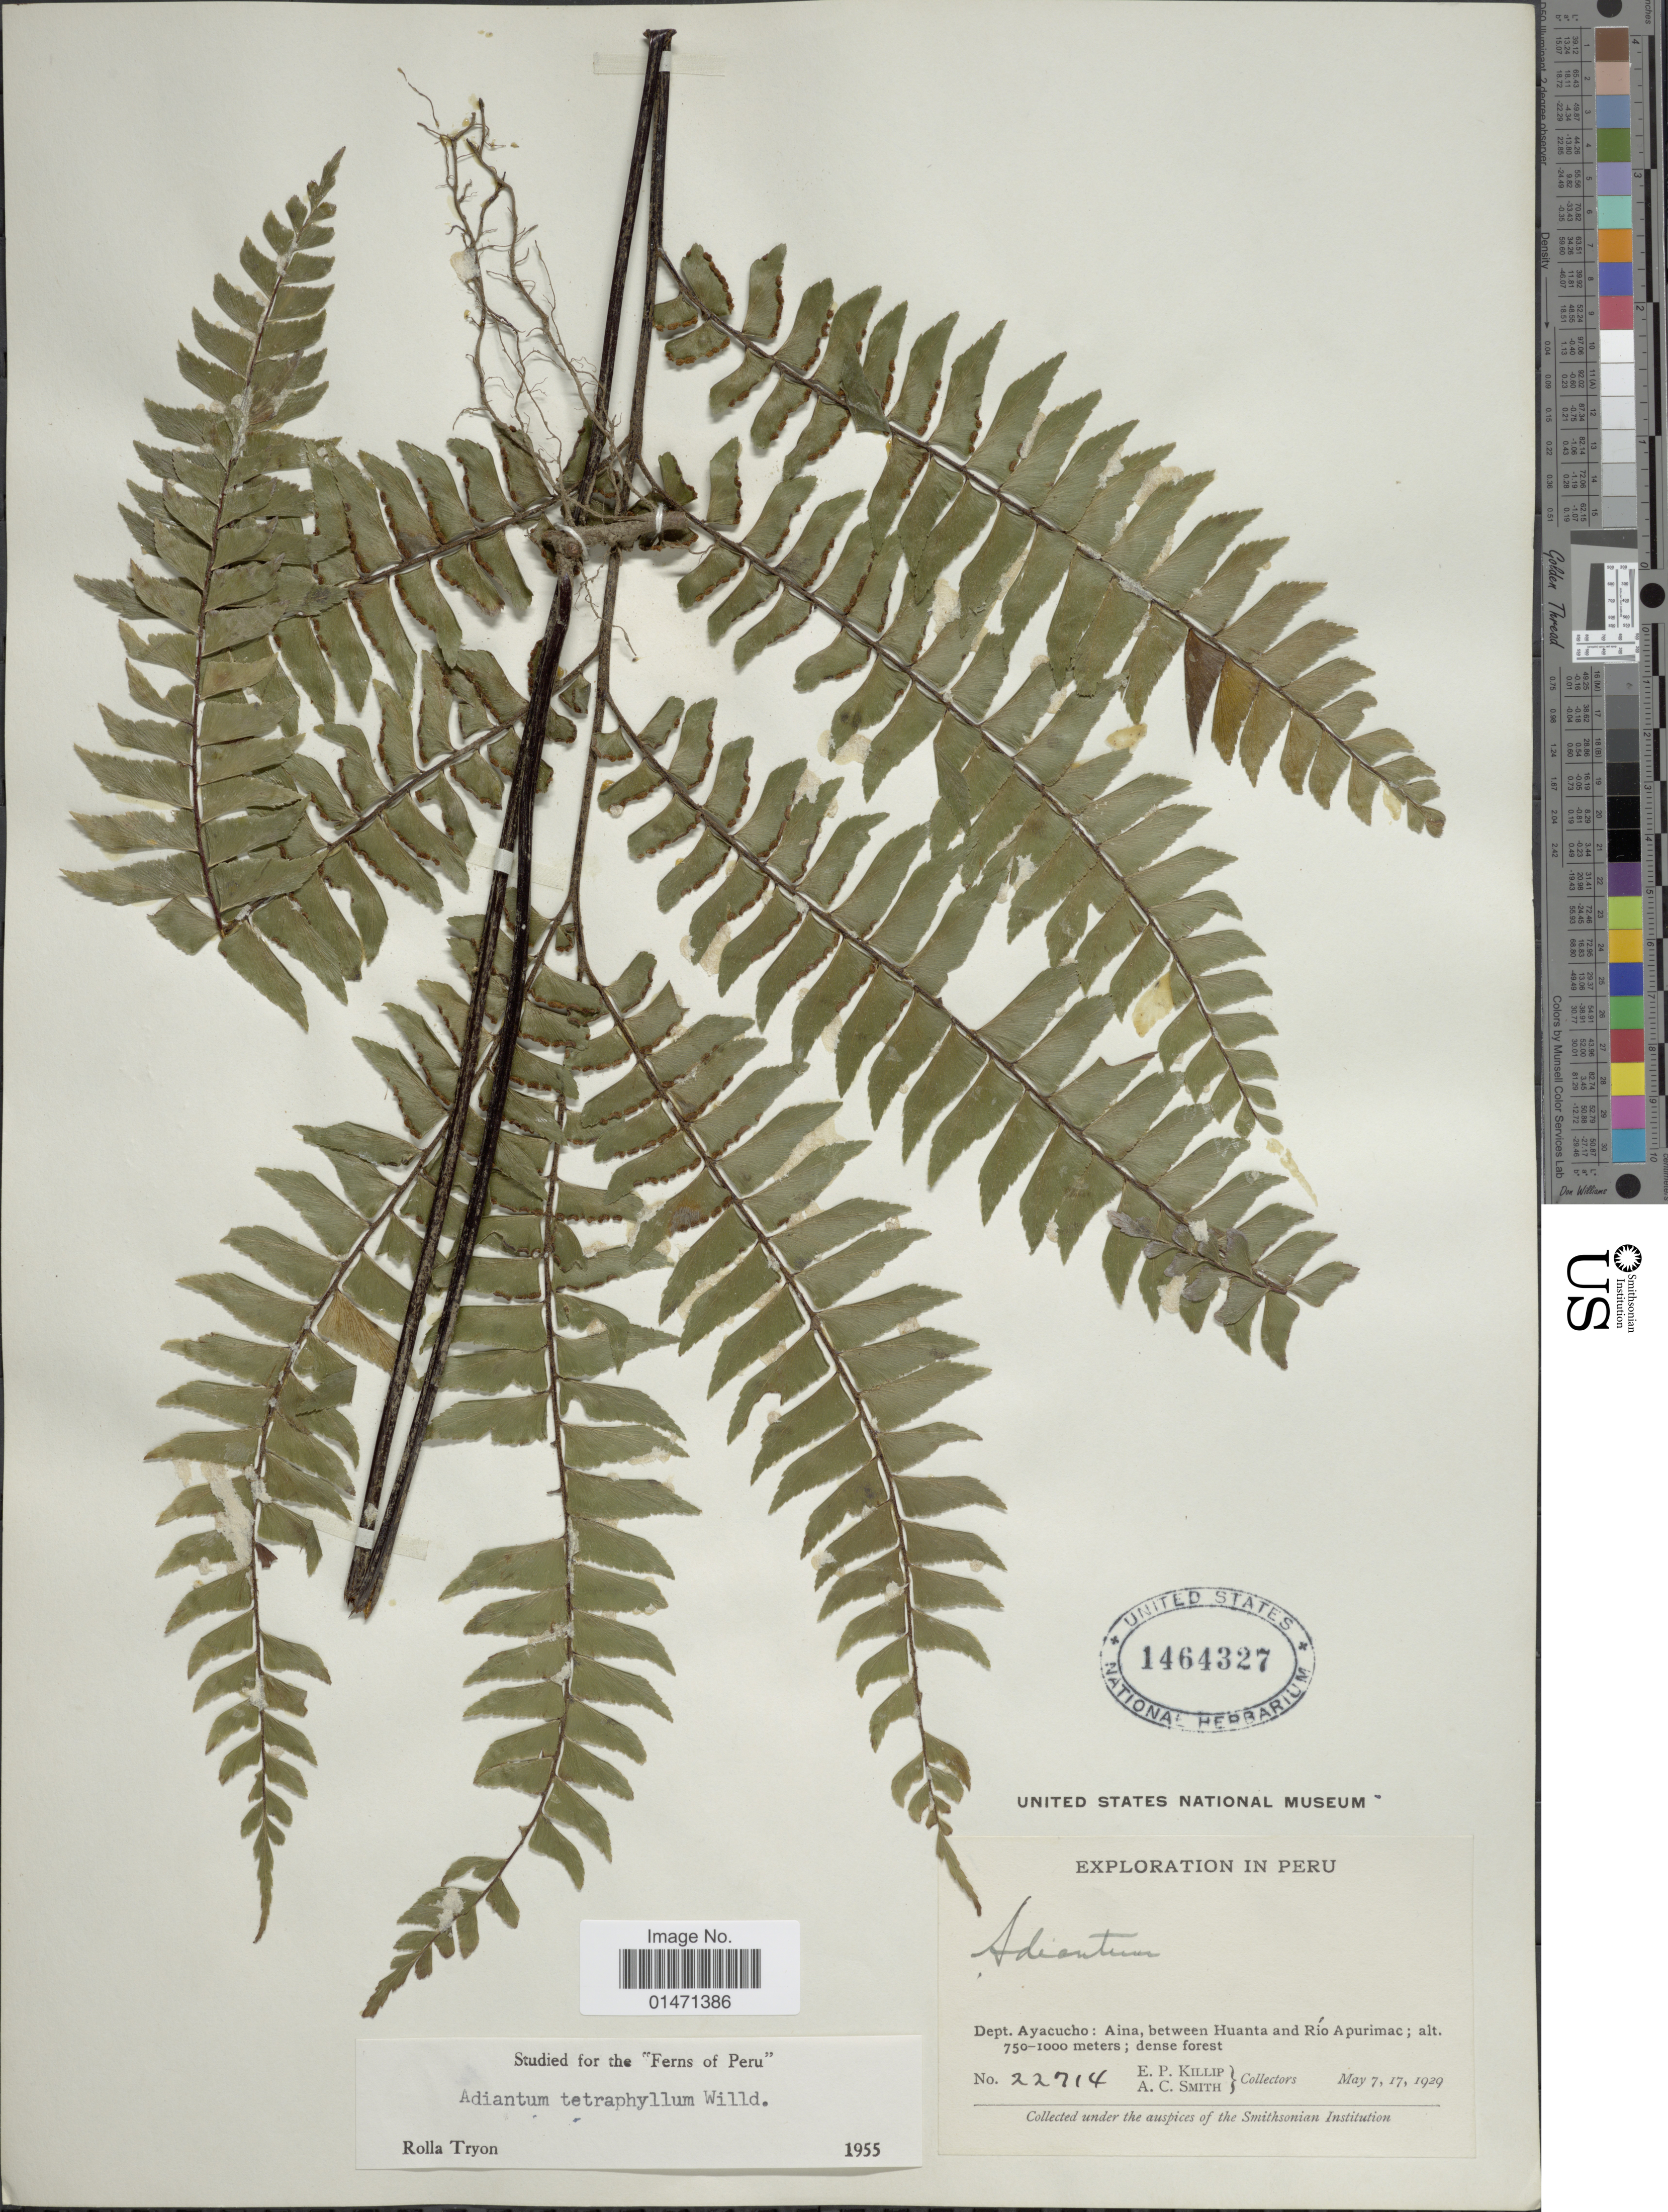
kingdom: Plantae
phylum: Tracheophyta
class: Polypodiopsida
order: Polypodiales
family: Pteridaceae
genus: Adiantum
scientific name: Adiantum rondonii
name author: A. Samp.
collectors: E. P. Killip & A. C. Smith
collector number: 22714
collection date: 1929-05-07/1929-05-17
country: Peru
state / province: Ayacucho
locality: Dept. Ayacucho: Aina, between Huanta and Rio Apurimac, dense forest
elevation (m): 750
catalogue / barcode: US 1464327